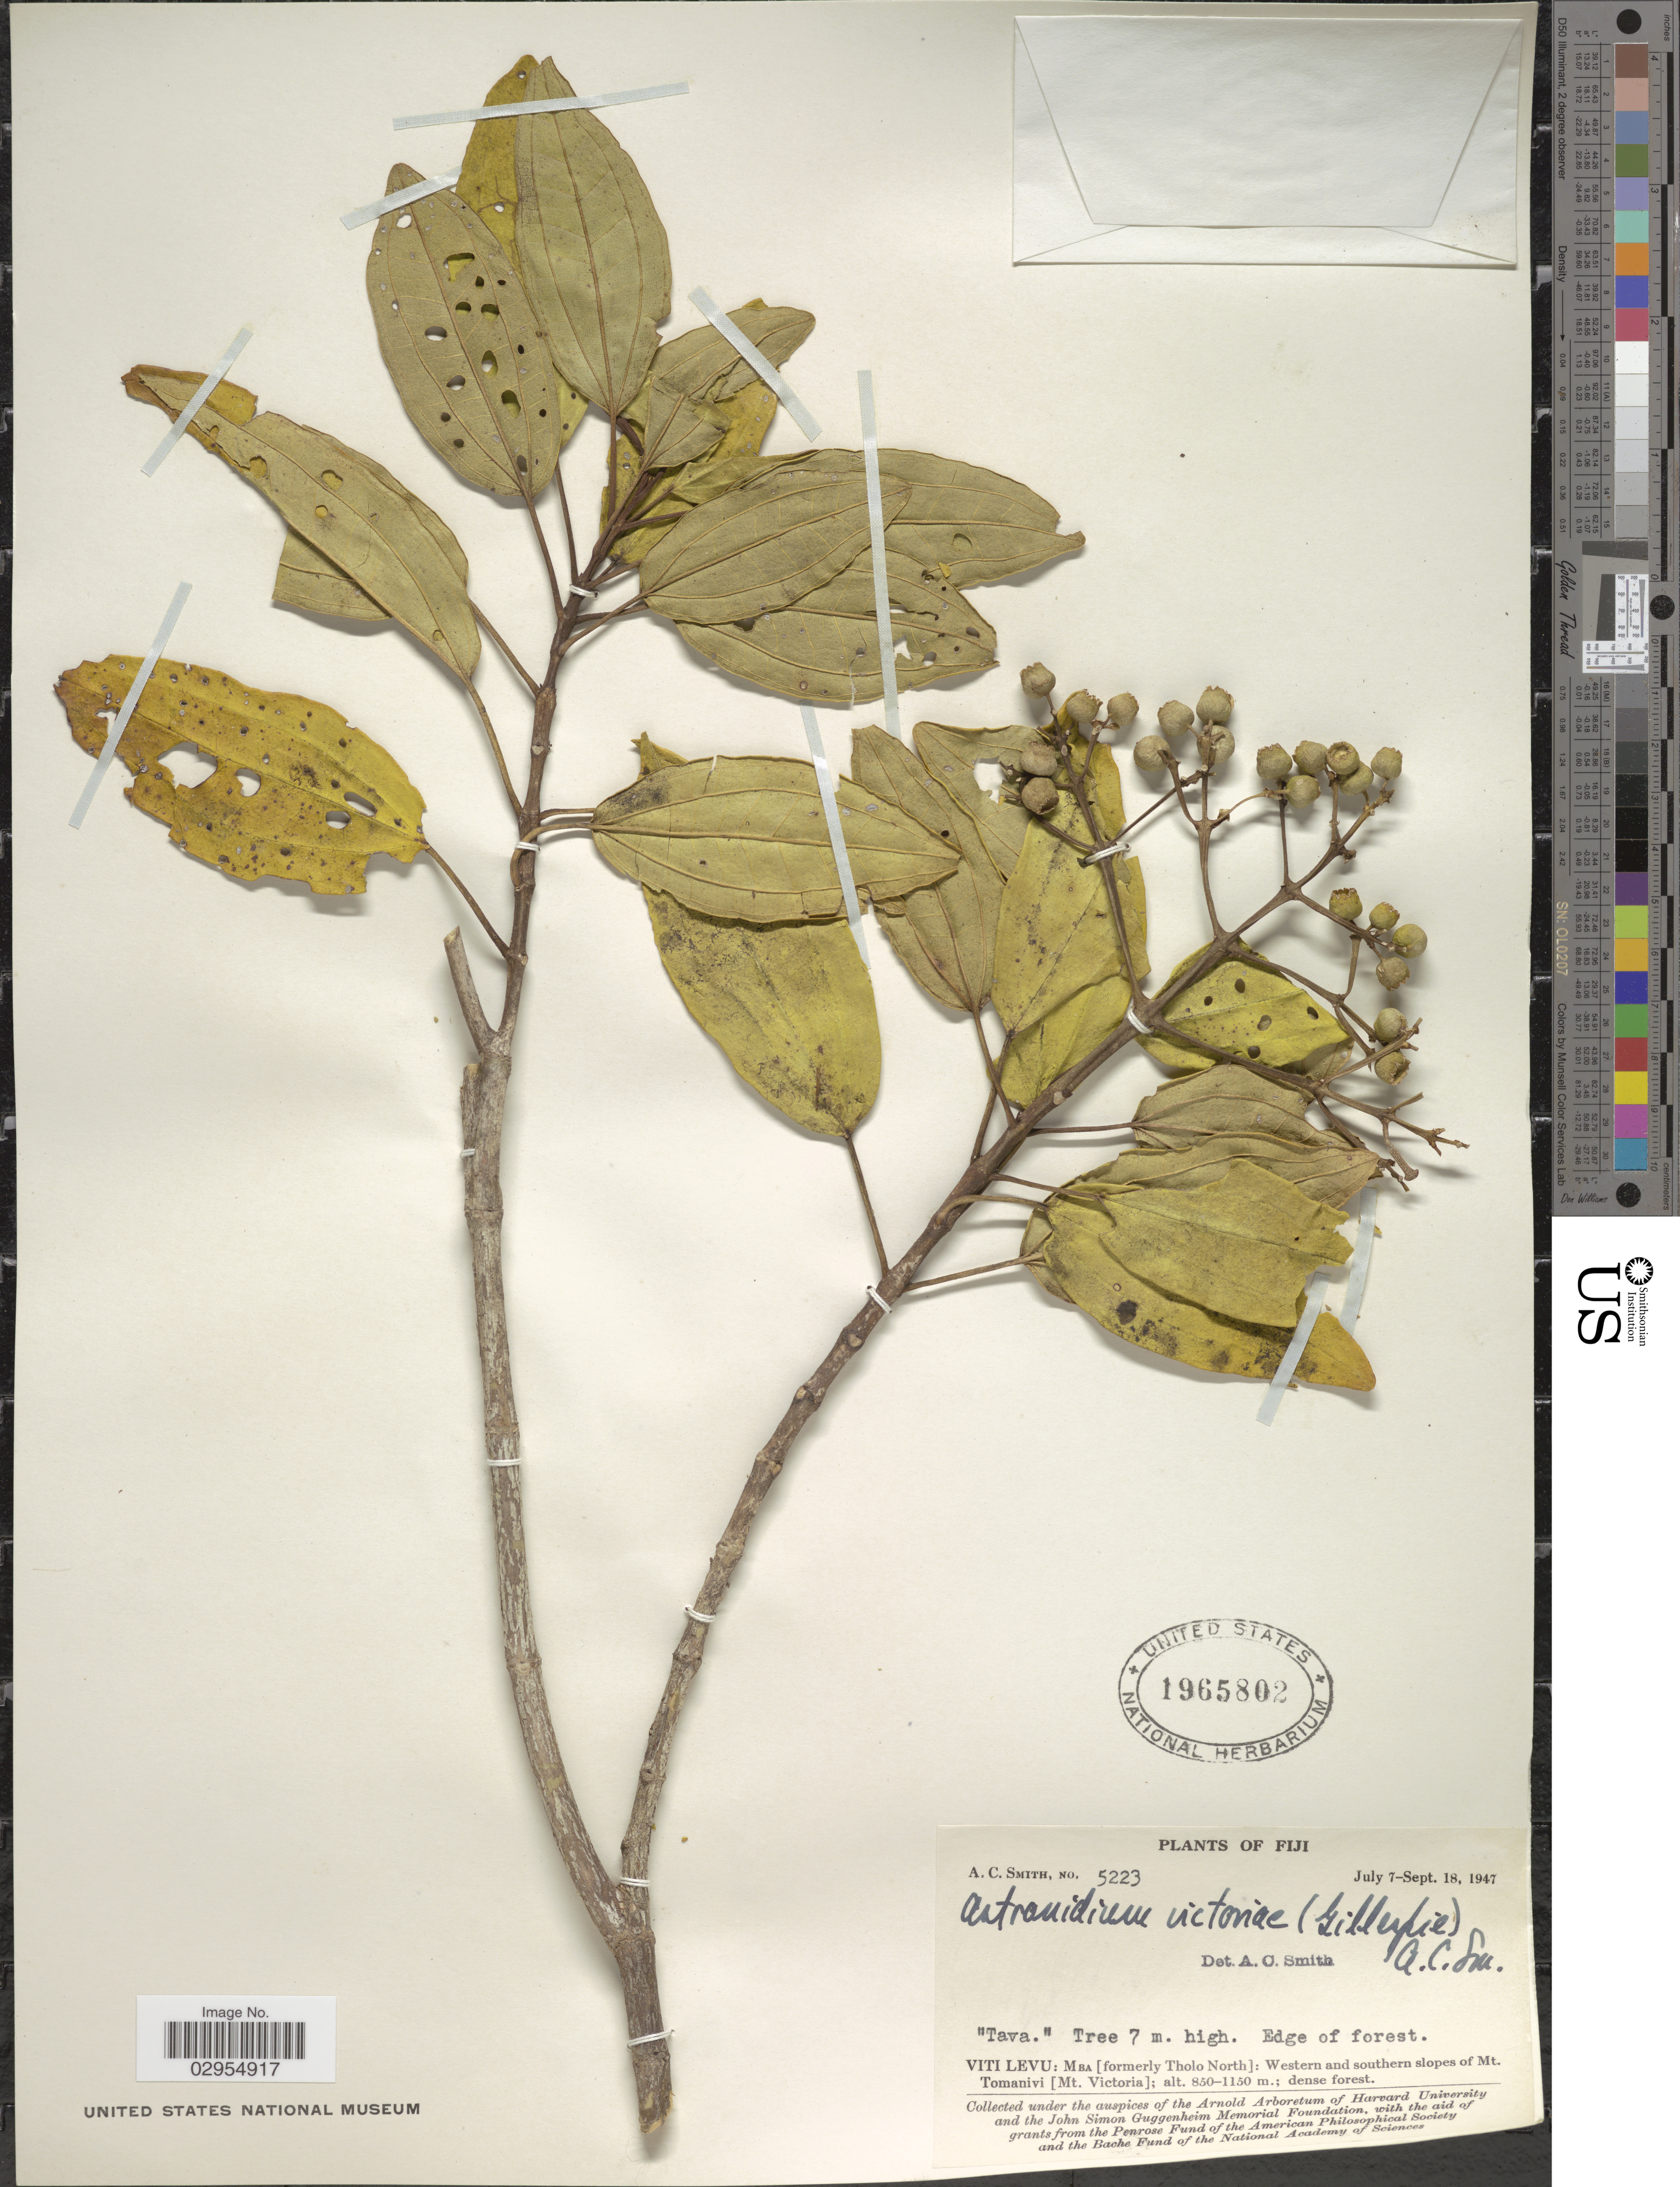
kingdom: Plantae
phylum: Tracheophyta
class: Magnoliopsida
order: Myrtales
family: Melastomataceae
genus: Astronidium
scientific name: Astronidium victoriae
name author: (Gill.) A.C. Sm.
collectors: A. C. Smith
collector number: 5223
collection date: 1947-07-07/1947-09-18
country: Fiji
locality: Viti Levu: Mba [formerly Tholo North]: Western and southern slopes of Mt. Tomanivi [Mt. Victoria].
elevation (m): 850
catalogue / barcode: US 1965802